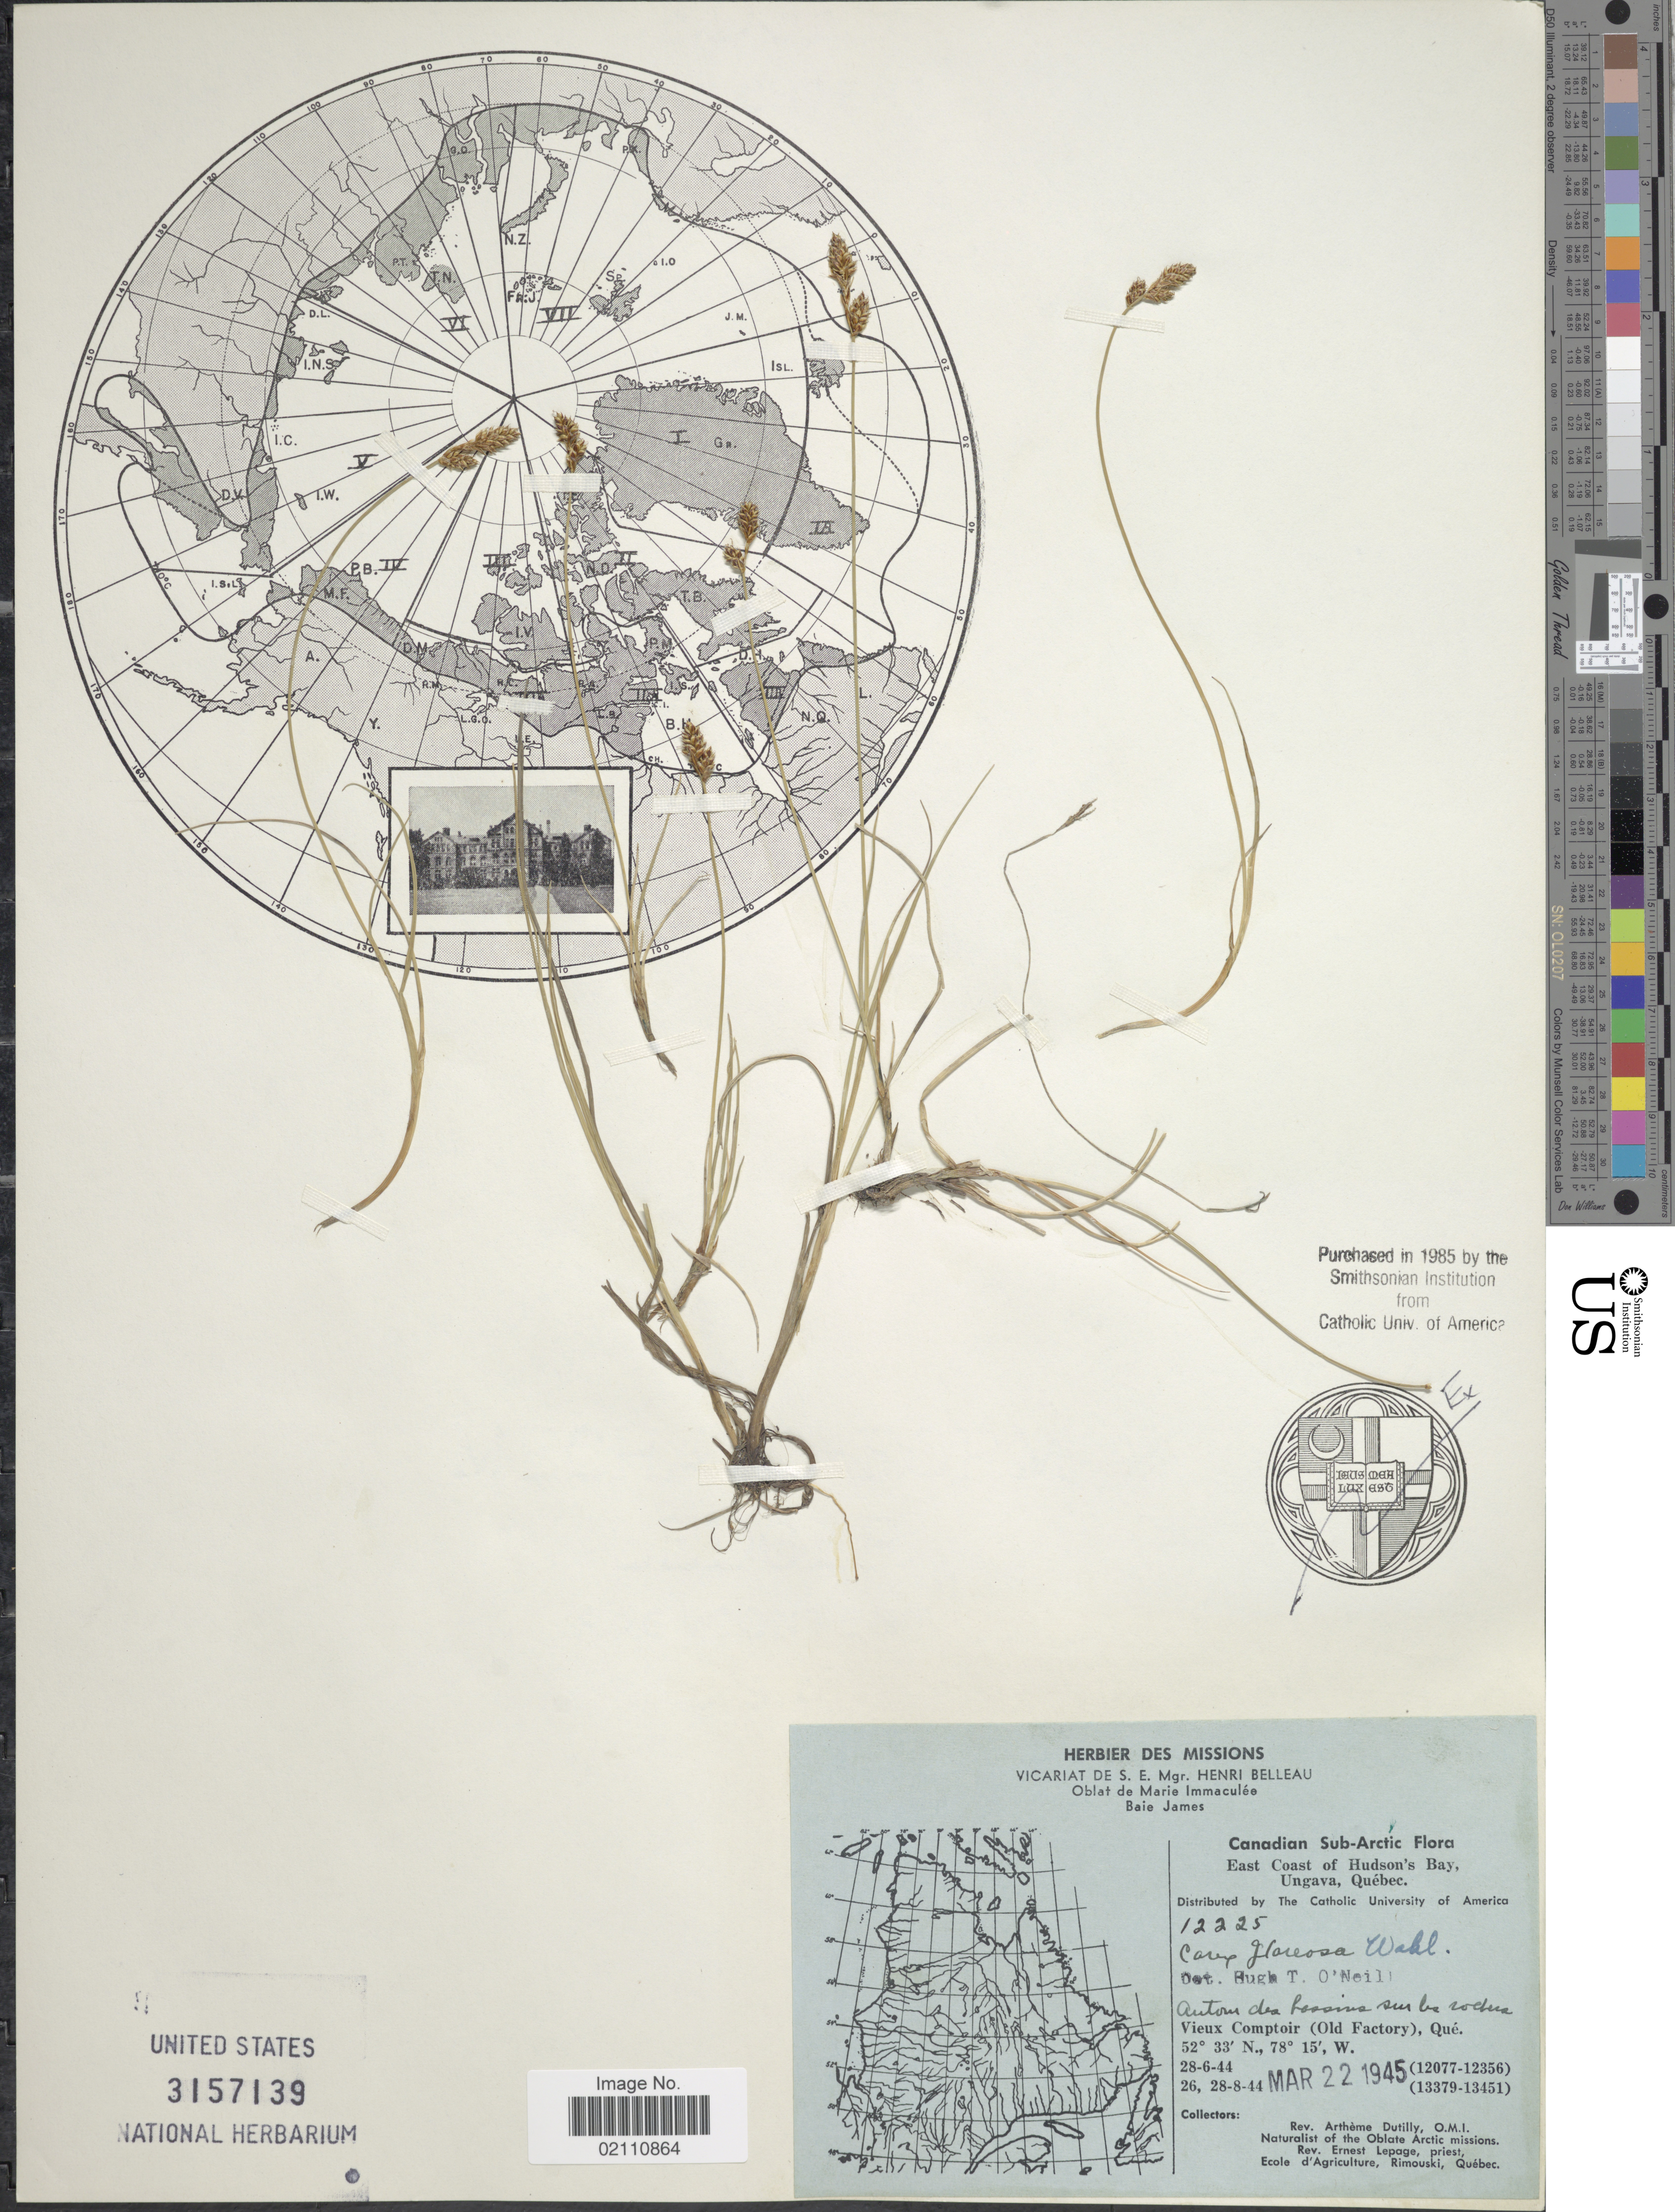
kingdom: Plantae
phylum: Tracheophyta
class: Liliopsida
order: Poales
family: Cyperaceae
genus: Carex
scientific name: Carex glareosa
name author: Schkuhr ex Wahlenb.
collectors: A. Dutilly & E. Lepage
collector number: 12225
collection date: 1945-03-22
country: Canada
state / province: Quebec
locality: Obalt de Marie Immaculee, Baie James, Vieux Comptoir (Old Factory), Que., East Coast of Hudson's Bay, Ungava, Quebec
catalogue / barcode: US 3157139